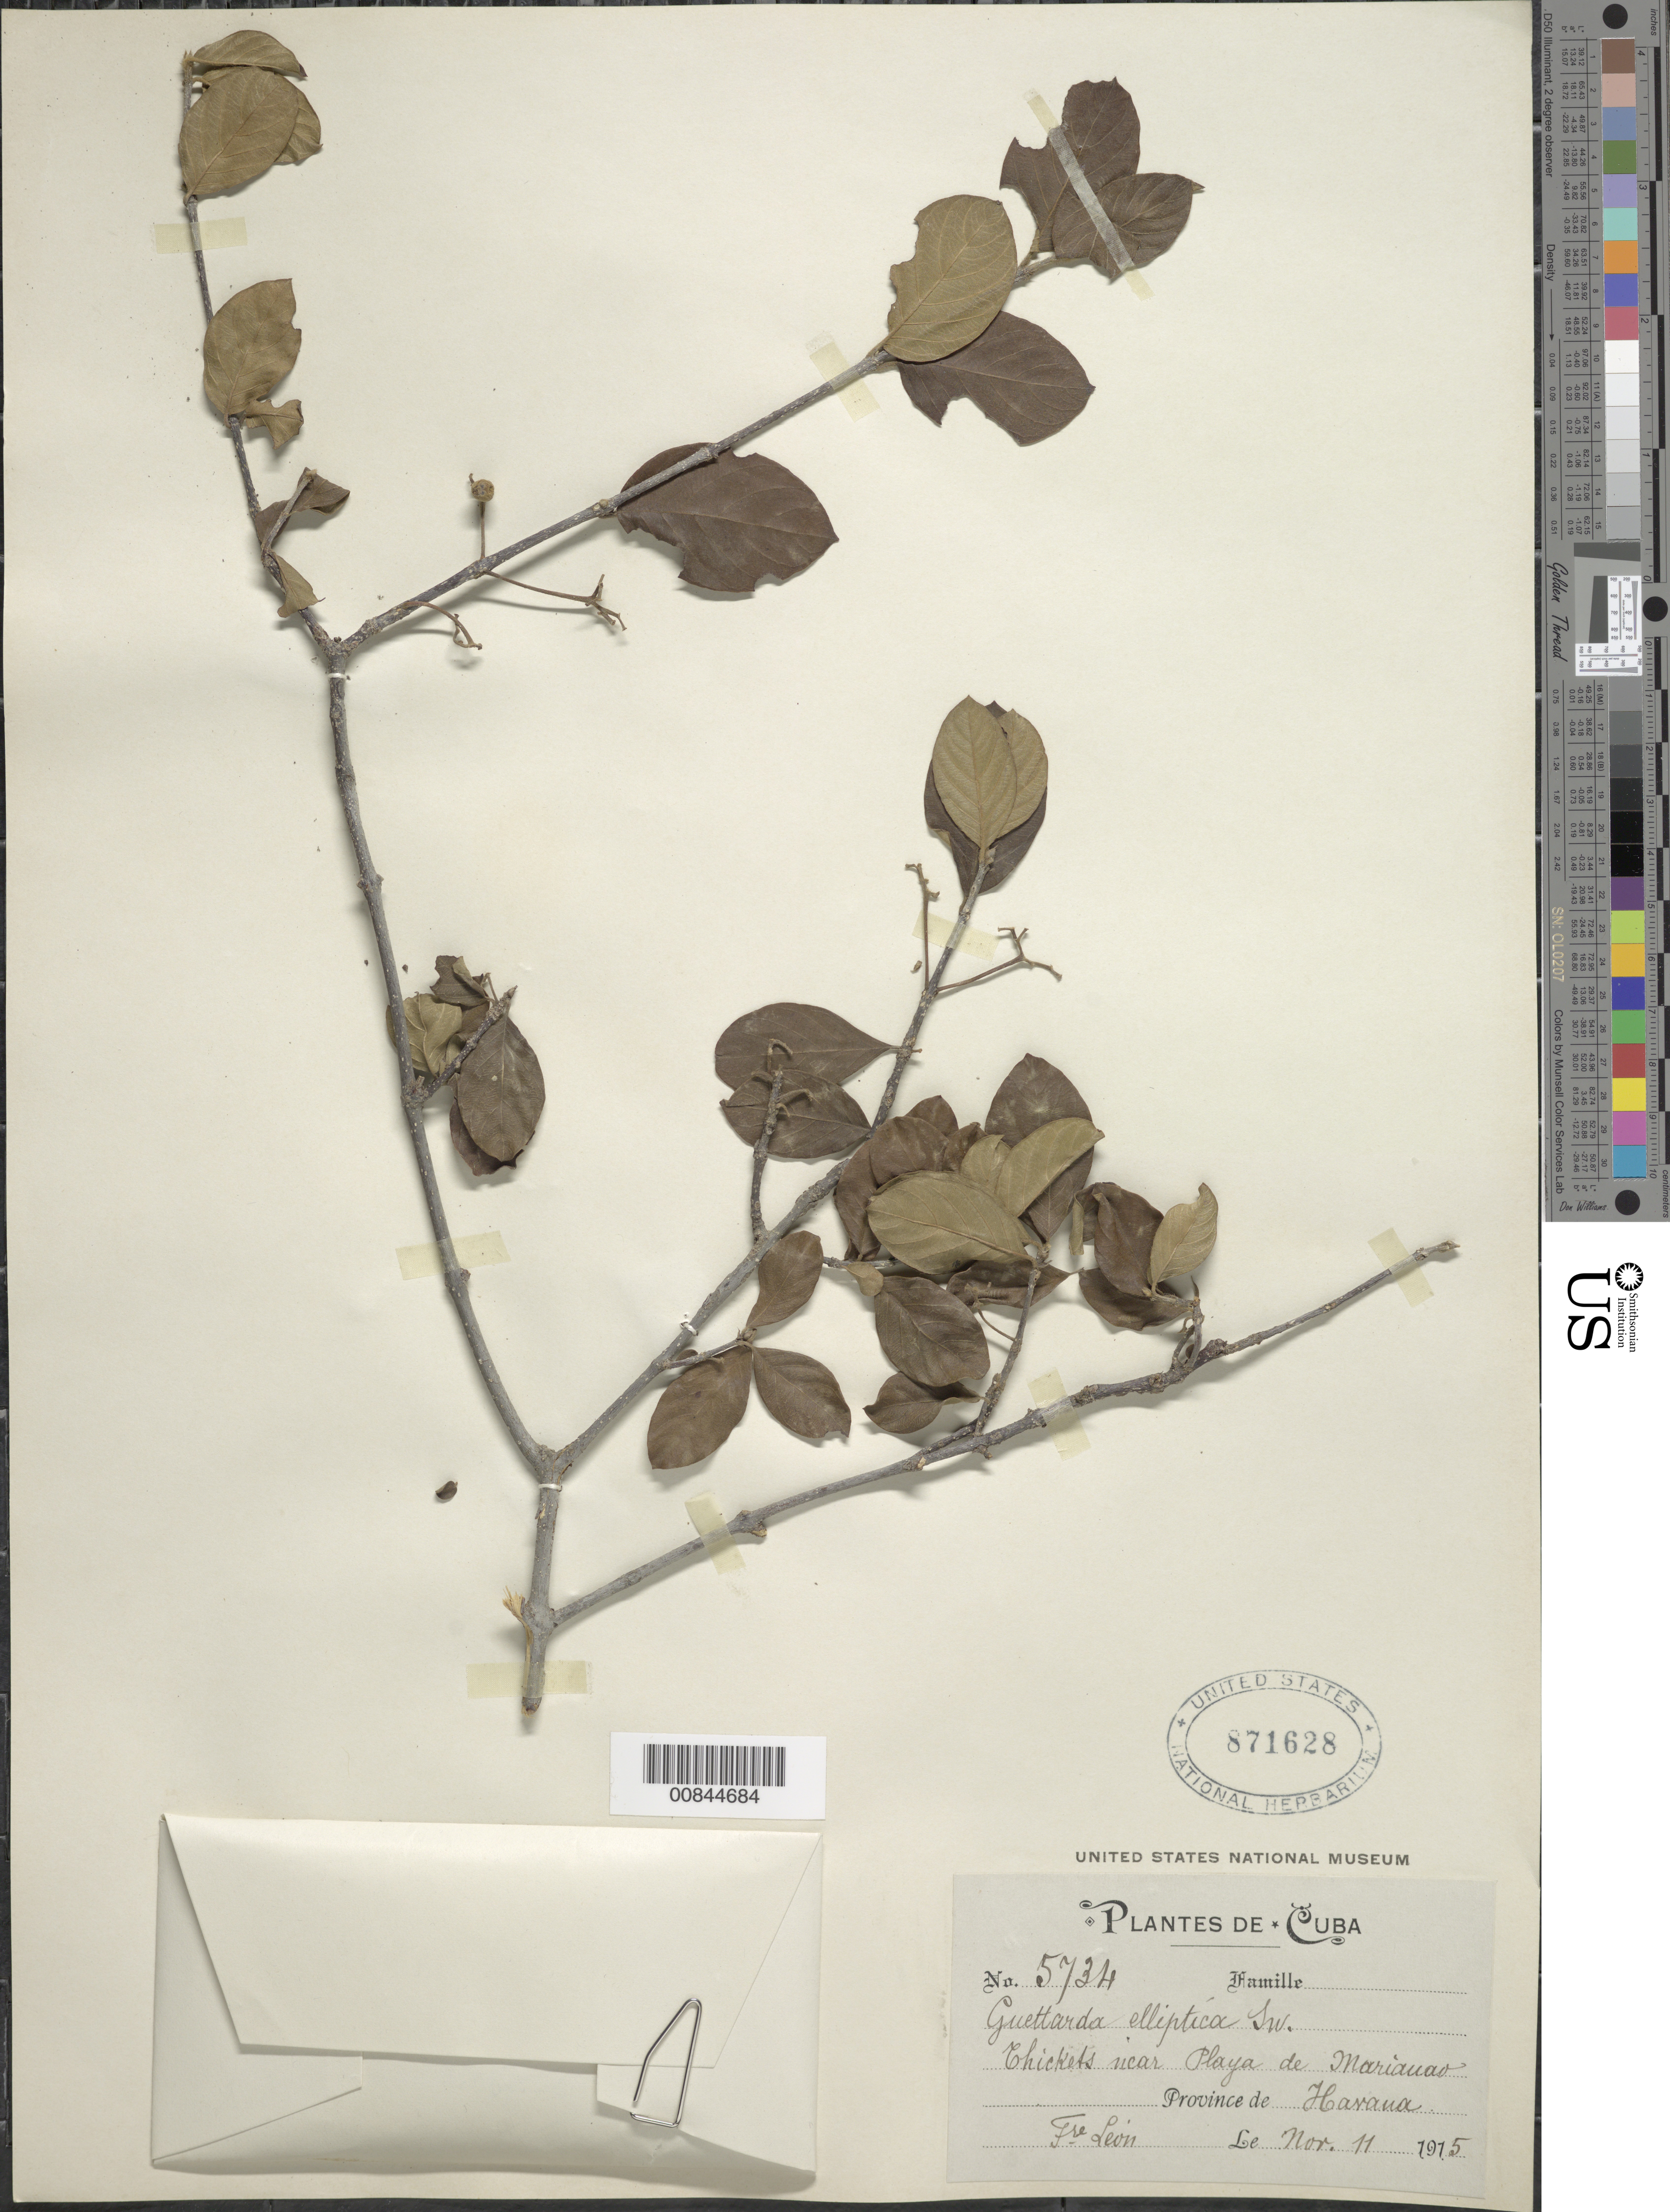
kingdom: Plantae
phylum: Tracheophyta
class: Magnoliopsida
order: Gentianales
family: Rubiaceae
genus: Guettarda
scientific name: Guettarda elliptica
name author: Sw.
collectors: Bro. León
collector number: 5734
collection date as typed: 11 Nov 1915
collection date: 1915-11-11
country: Cuba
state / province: La Habana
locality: Playa de Mariauao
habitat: Thickets near playa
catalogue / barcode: US 871628